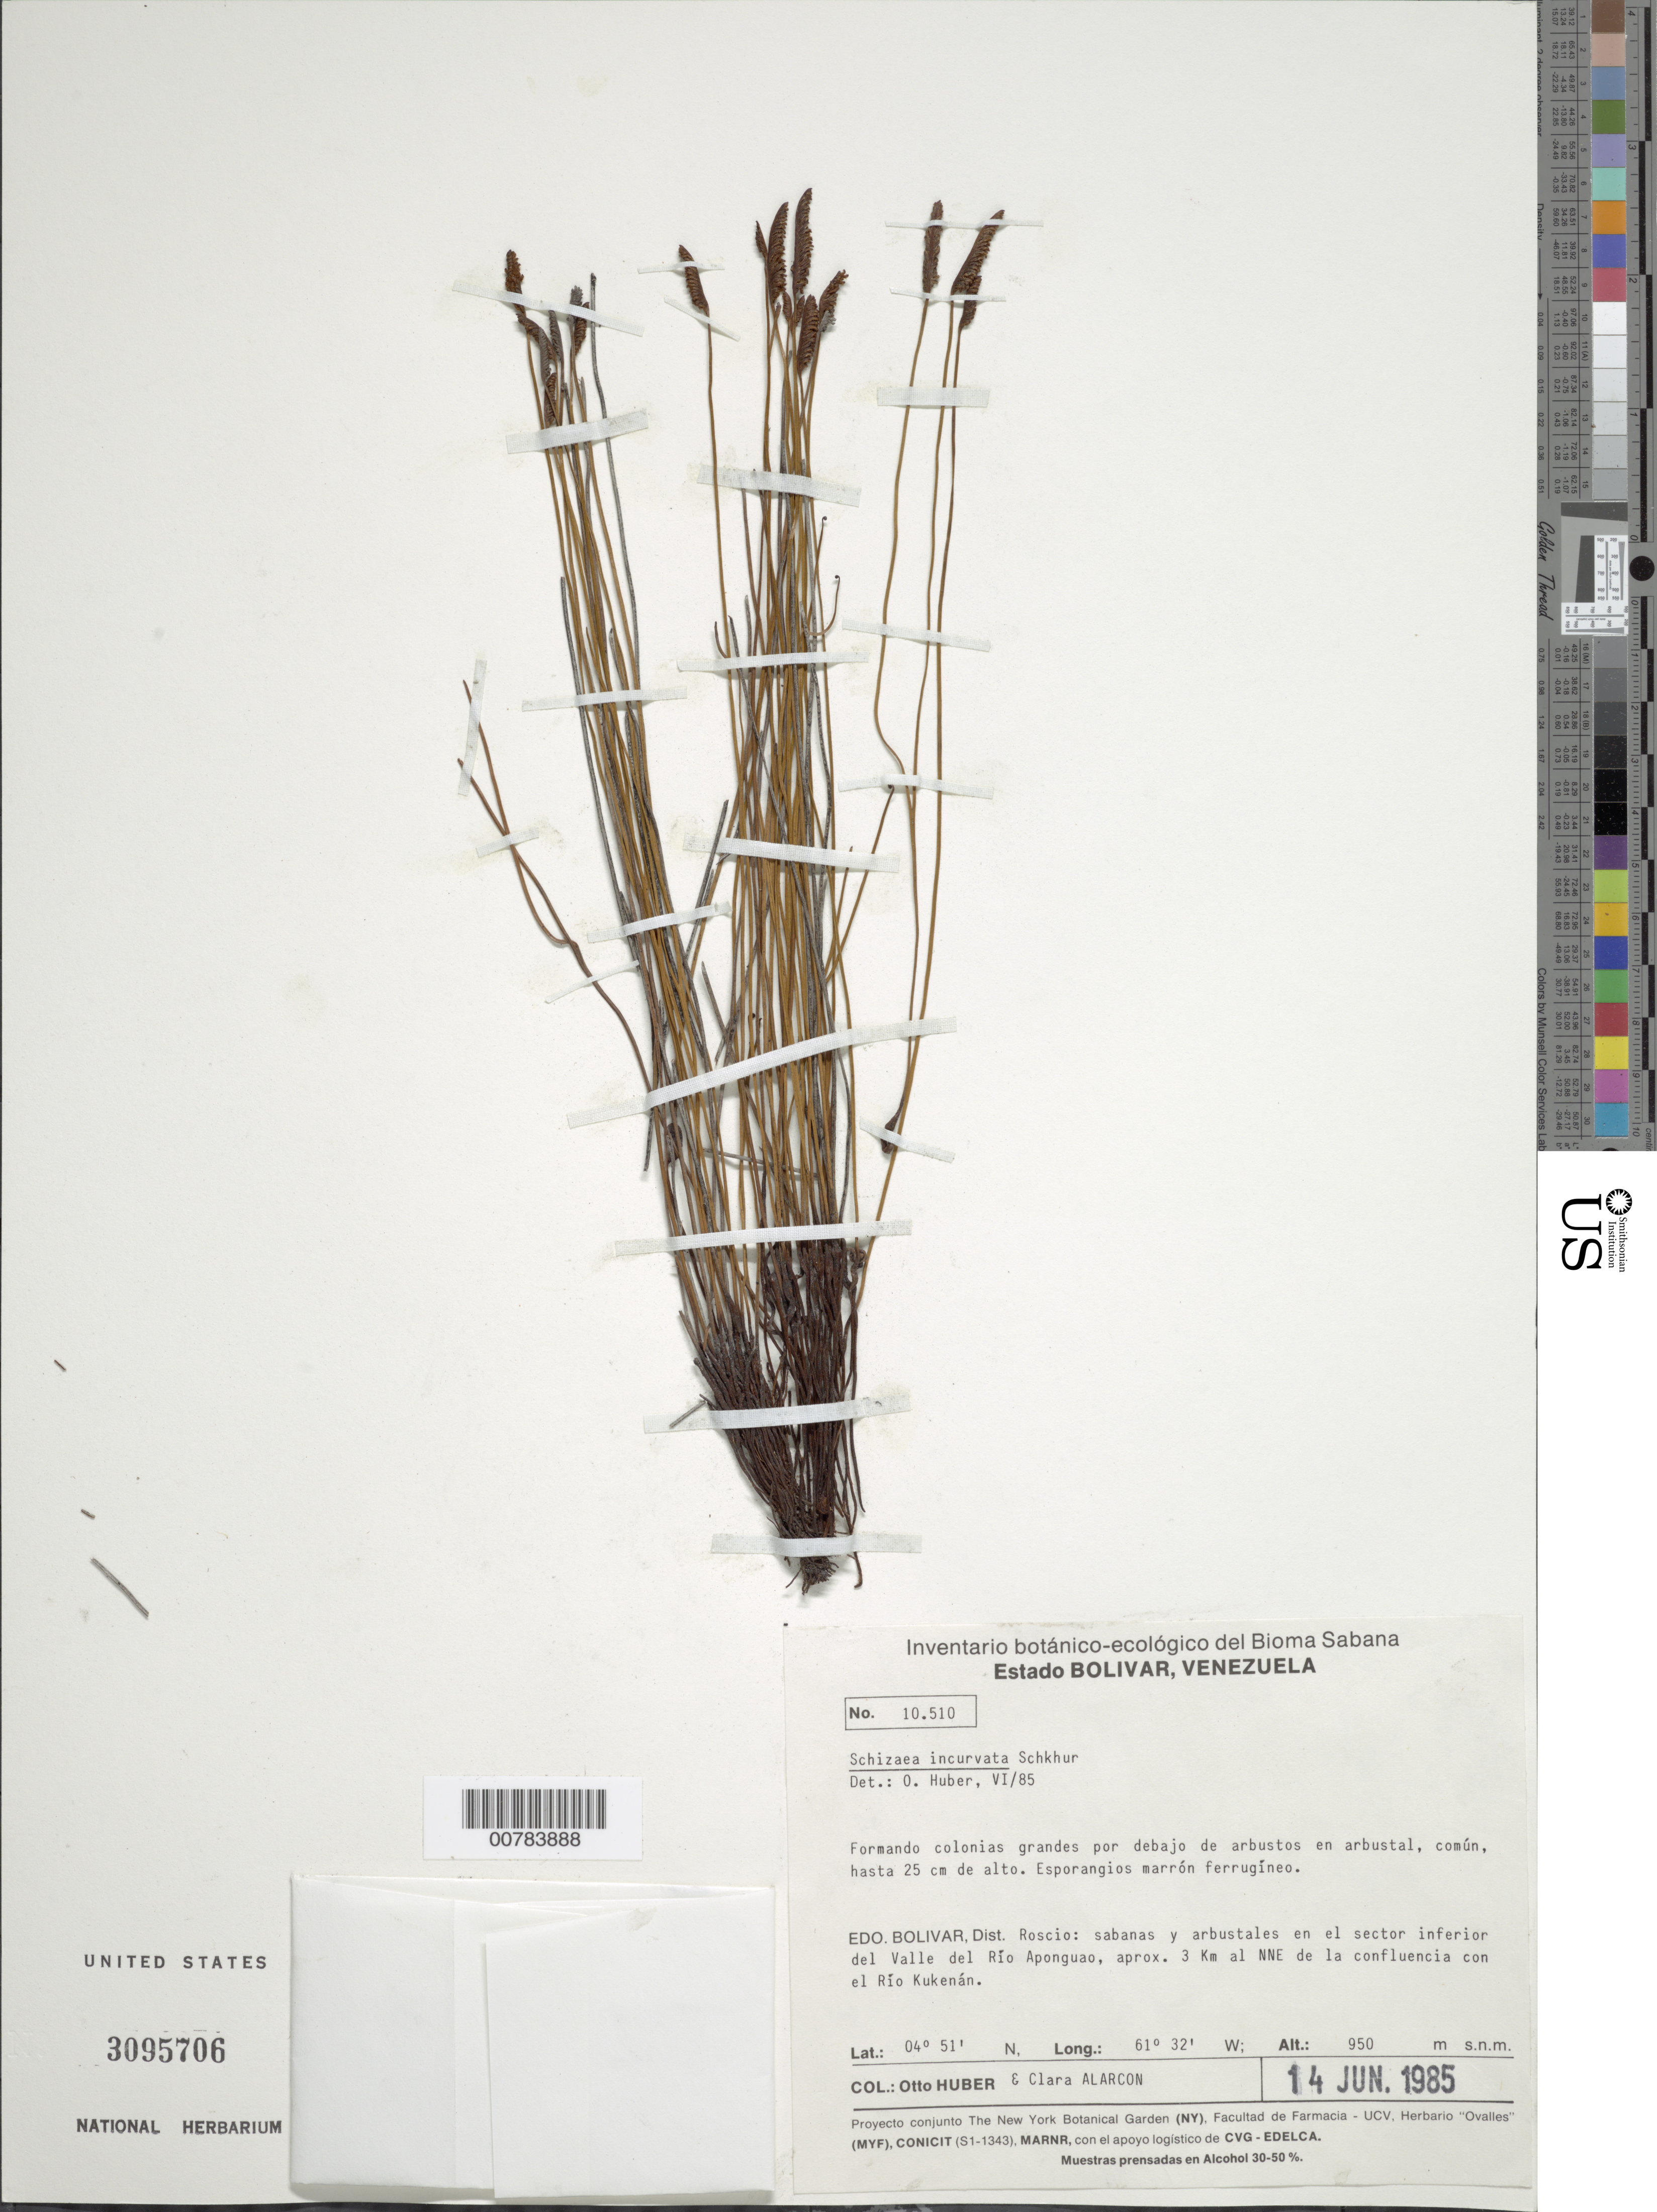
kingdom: Plantae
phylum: Tracheophyta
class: Polypodiopsida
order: Schizaeales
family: Schizaeaceae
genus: Schizaea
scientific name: Schizaea incurvata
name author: Schkuhr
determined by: Huber, Otto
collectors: O. Huber & C. Alarcon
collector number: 10510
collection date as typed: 14-Jun-85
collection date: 1985-06-14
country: Venezuela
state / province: Bolívar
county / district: Roscio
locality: Río Aponguao, lower valley, 3 km NNE of conflu. Río Kukenán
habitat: Sabanas y arbustales en el sector inferior de velle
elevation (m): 950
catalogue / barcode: US 3095706